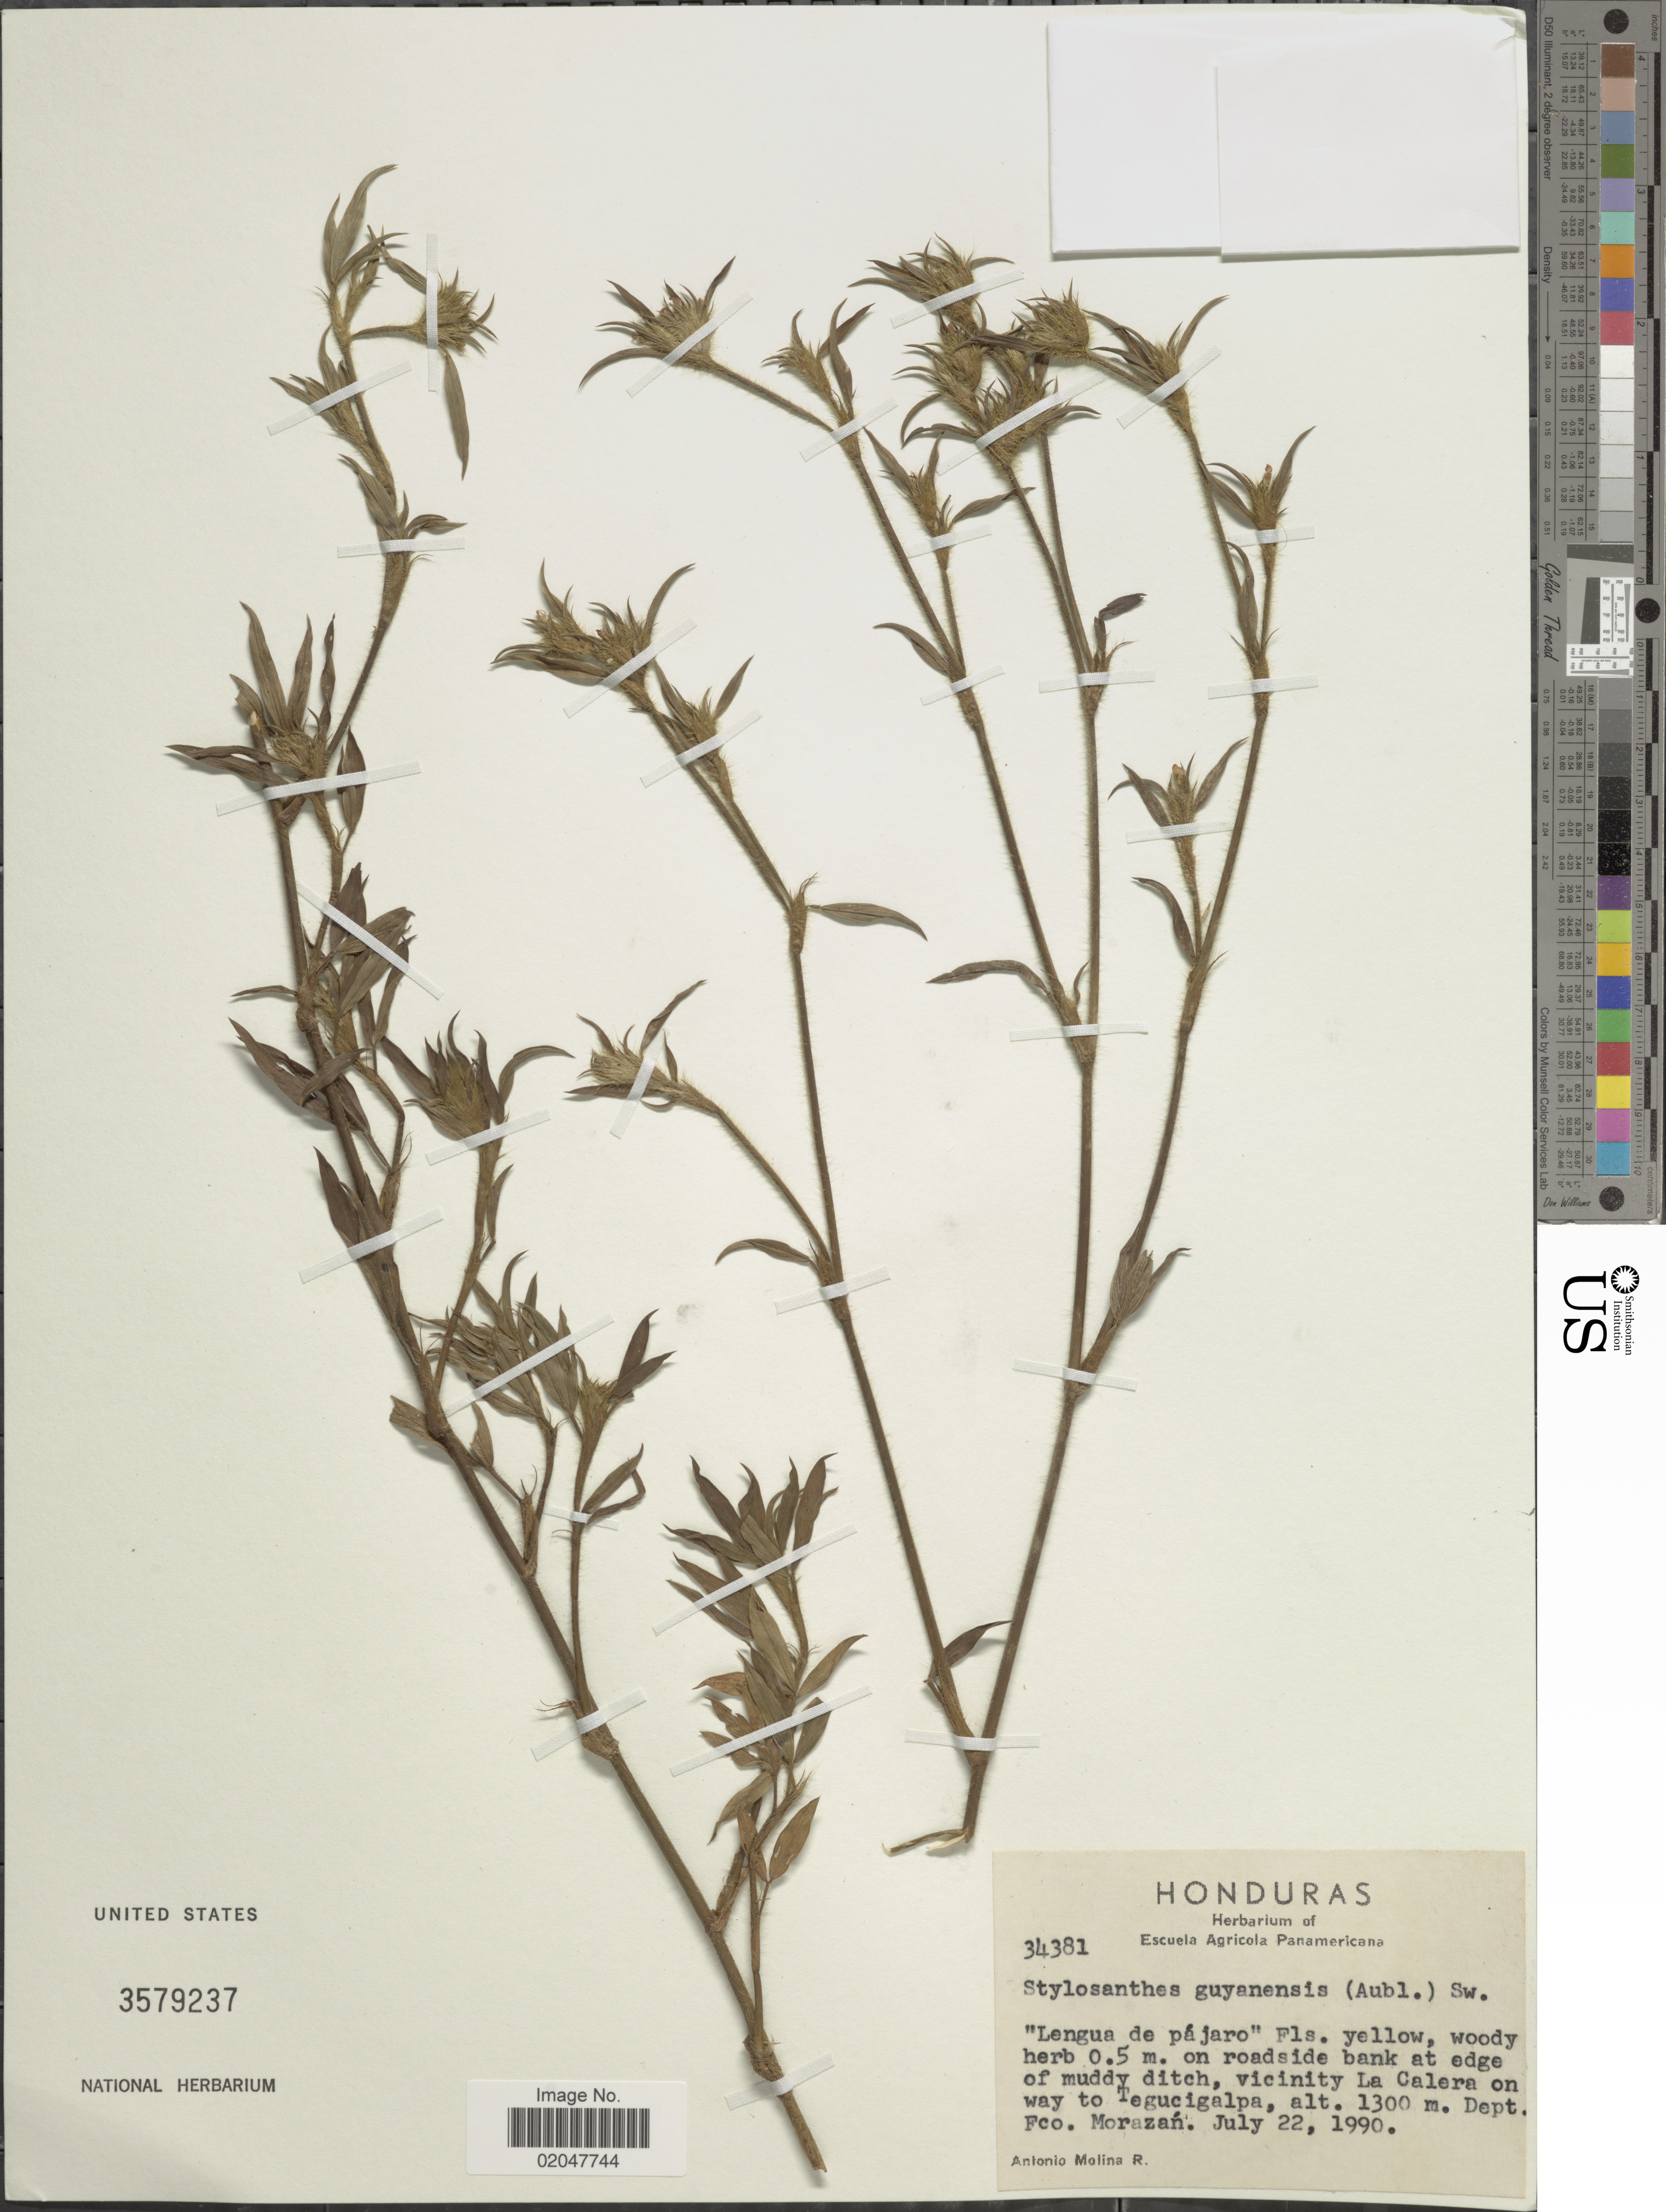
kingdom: Plantae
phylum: Tracheophyta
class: Magnoliopsida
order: Fabales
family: Fabaceae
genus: Stylosanthes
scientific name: Stylosanthes guianensis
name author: (Aubl.) Sw.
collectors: A. Molina R.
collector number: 34381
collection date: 1990-07-22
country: Honduras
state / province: Fco. Morazán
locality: Vicinity La Calera on way to Tegucigalpa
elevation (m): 1300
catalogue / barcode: US 3579237